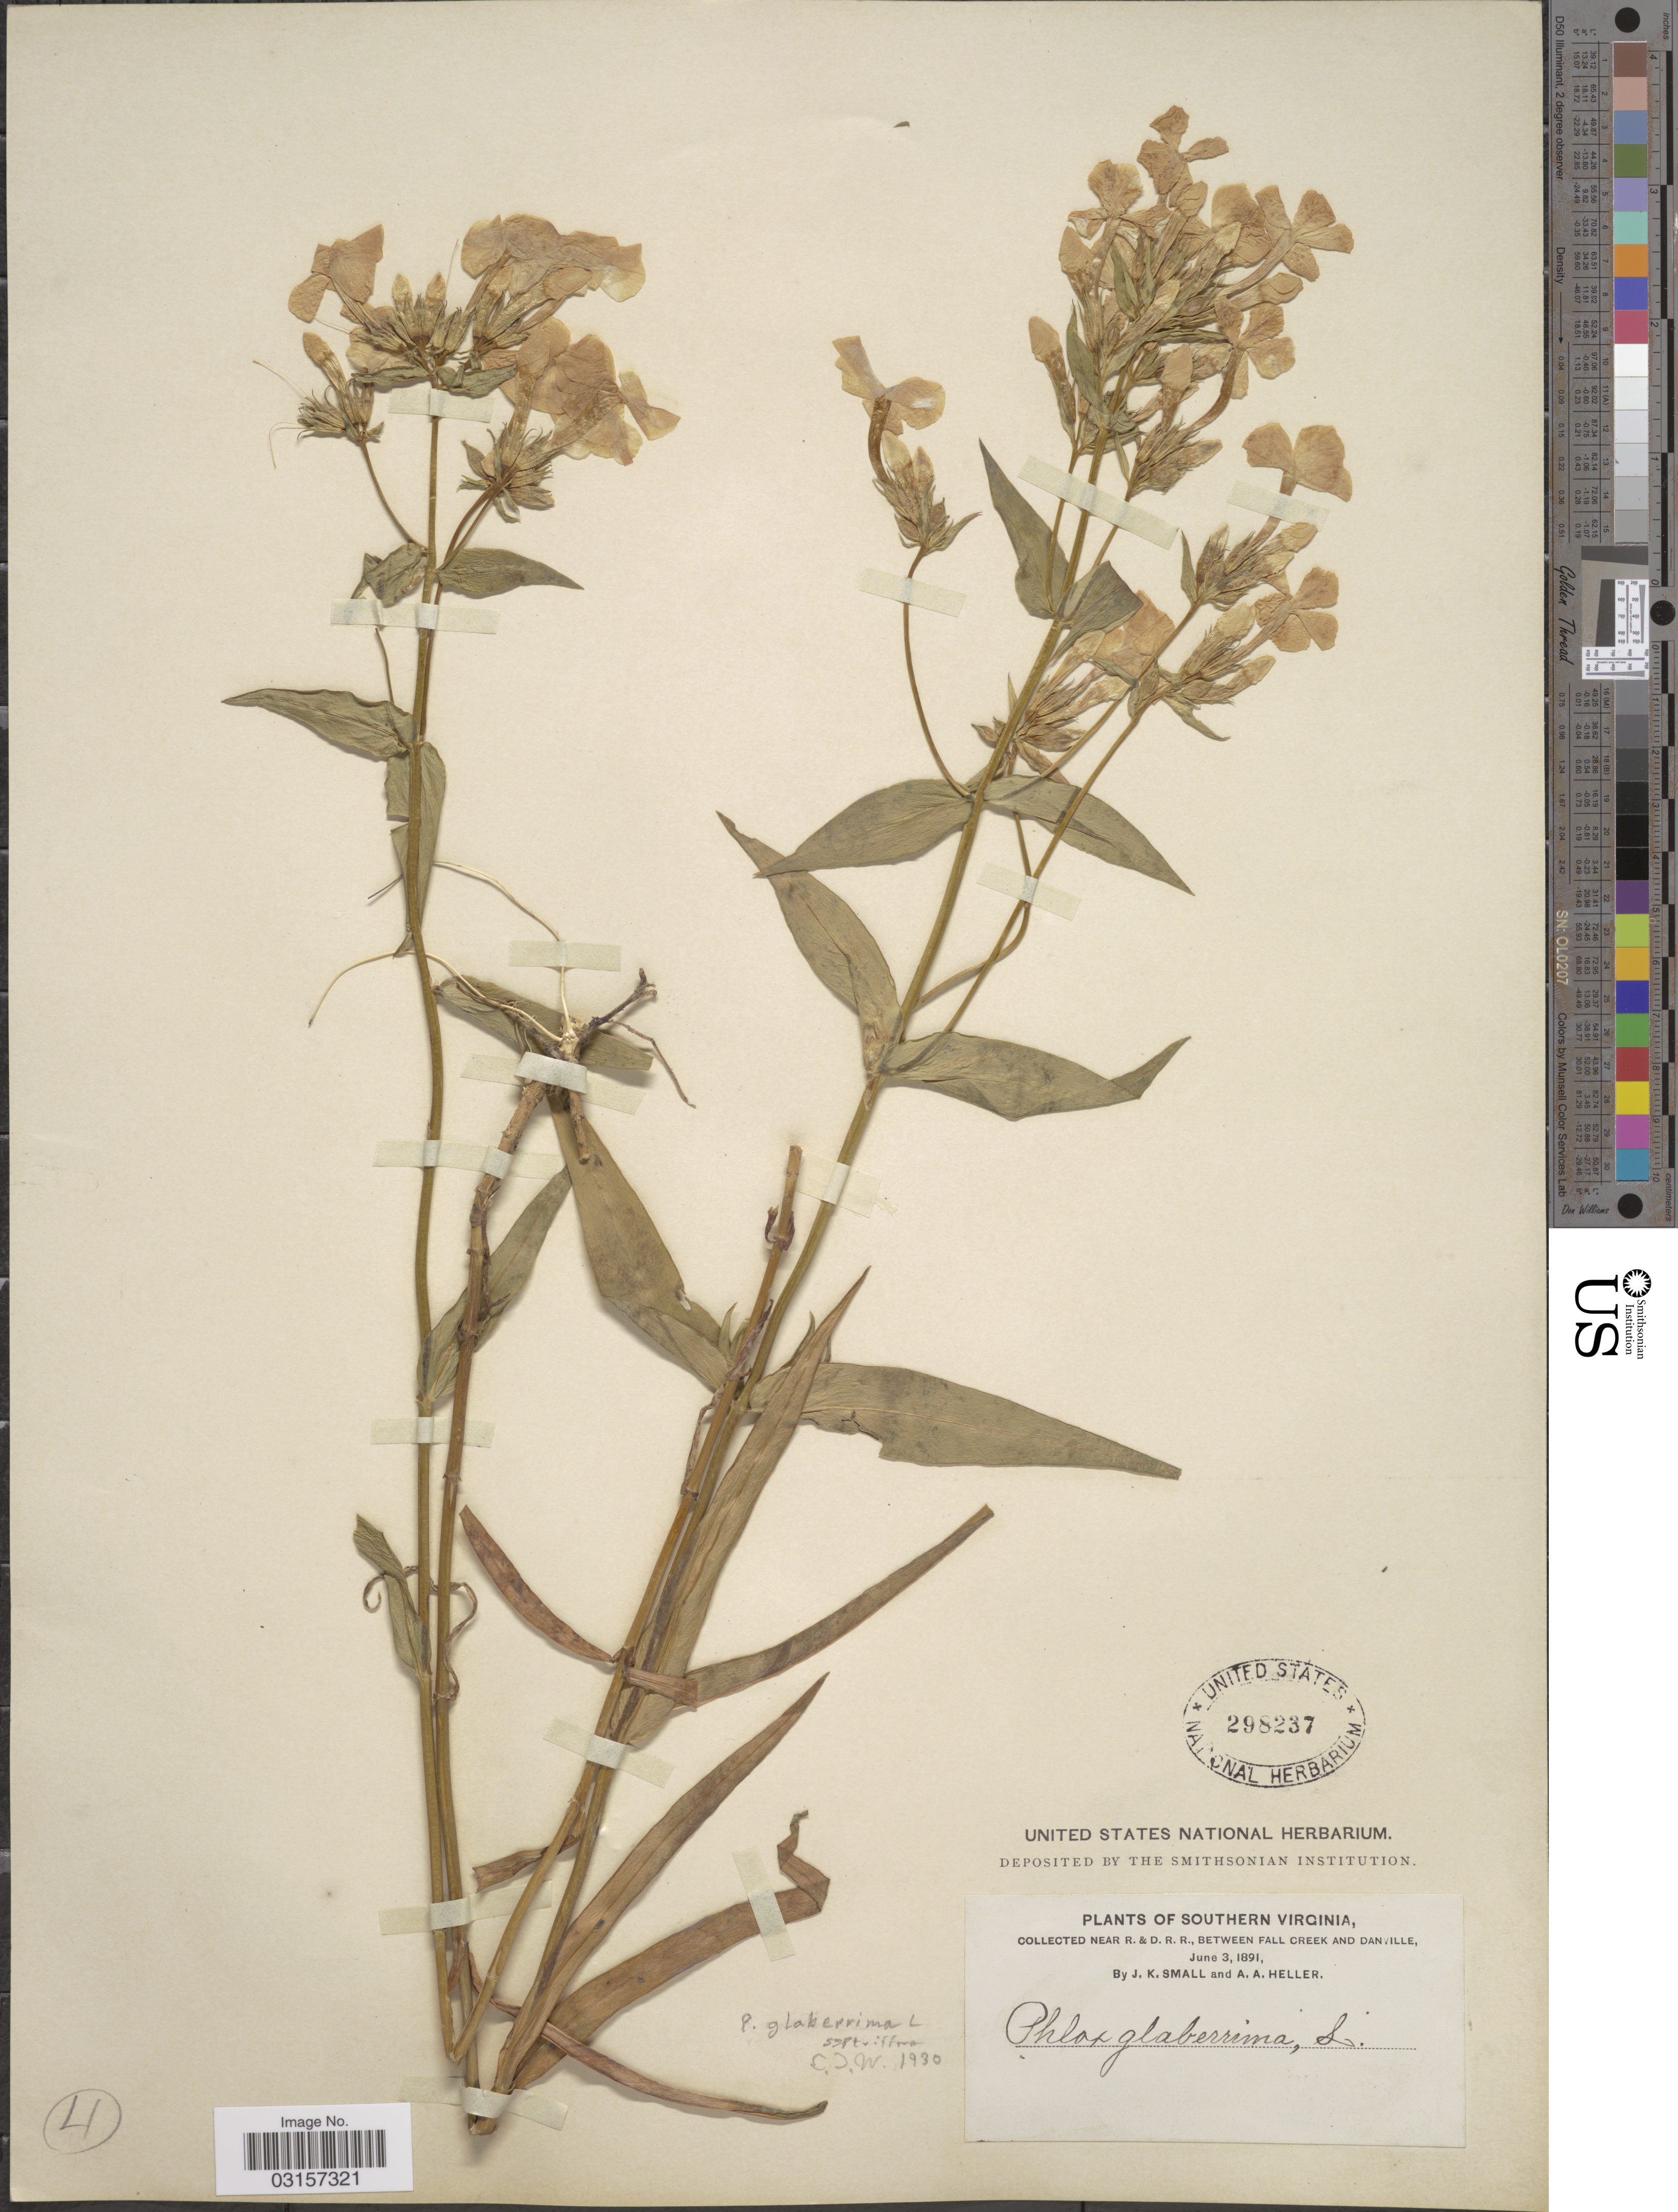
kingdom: Plantae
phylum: Tracheophyta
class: Magnoliopsida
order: Ericales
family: Polemoniaceae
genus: Phlox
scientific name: Phlox glaberrima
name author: L.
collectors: J. K. Small & A. A. Heller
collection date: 1891-06-03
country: United States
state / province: Virginia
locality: Southern Virginia, near R. & D. R. R., Between Fall Creek and Danville.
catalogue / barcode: US 298237